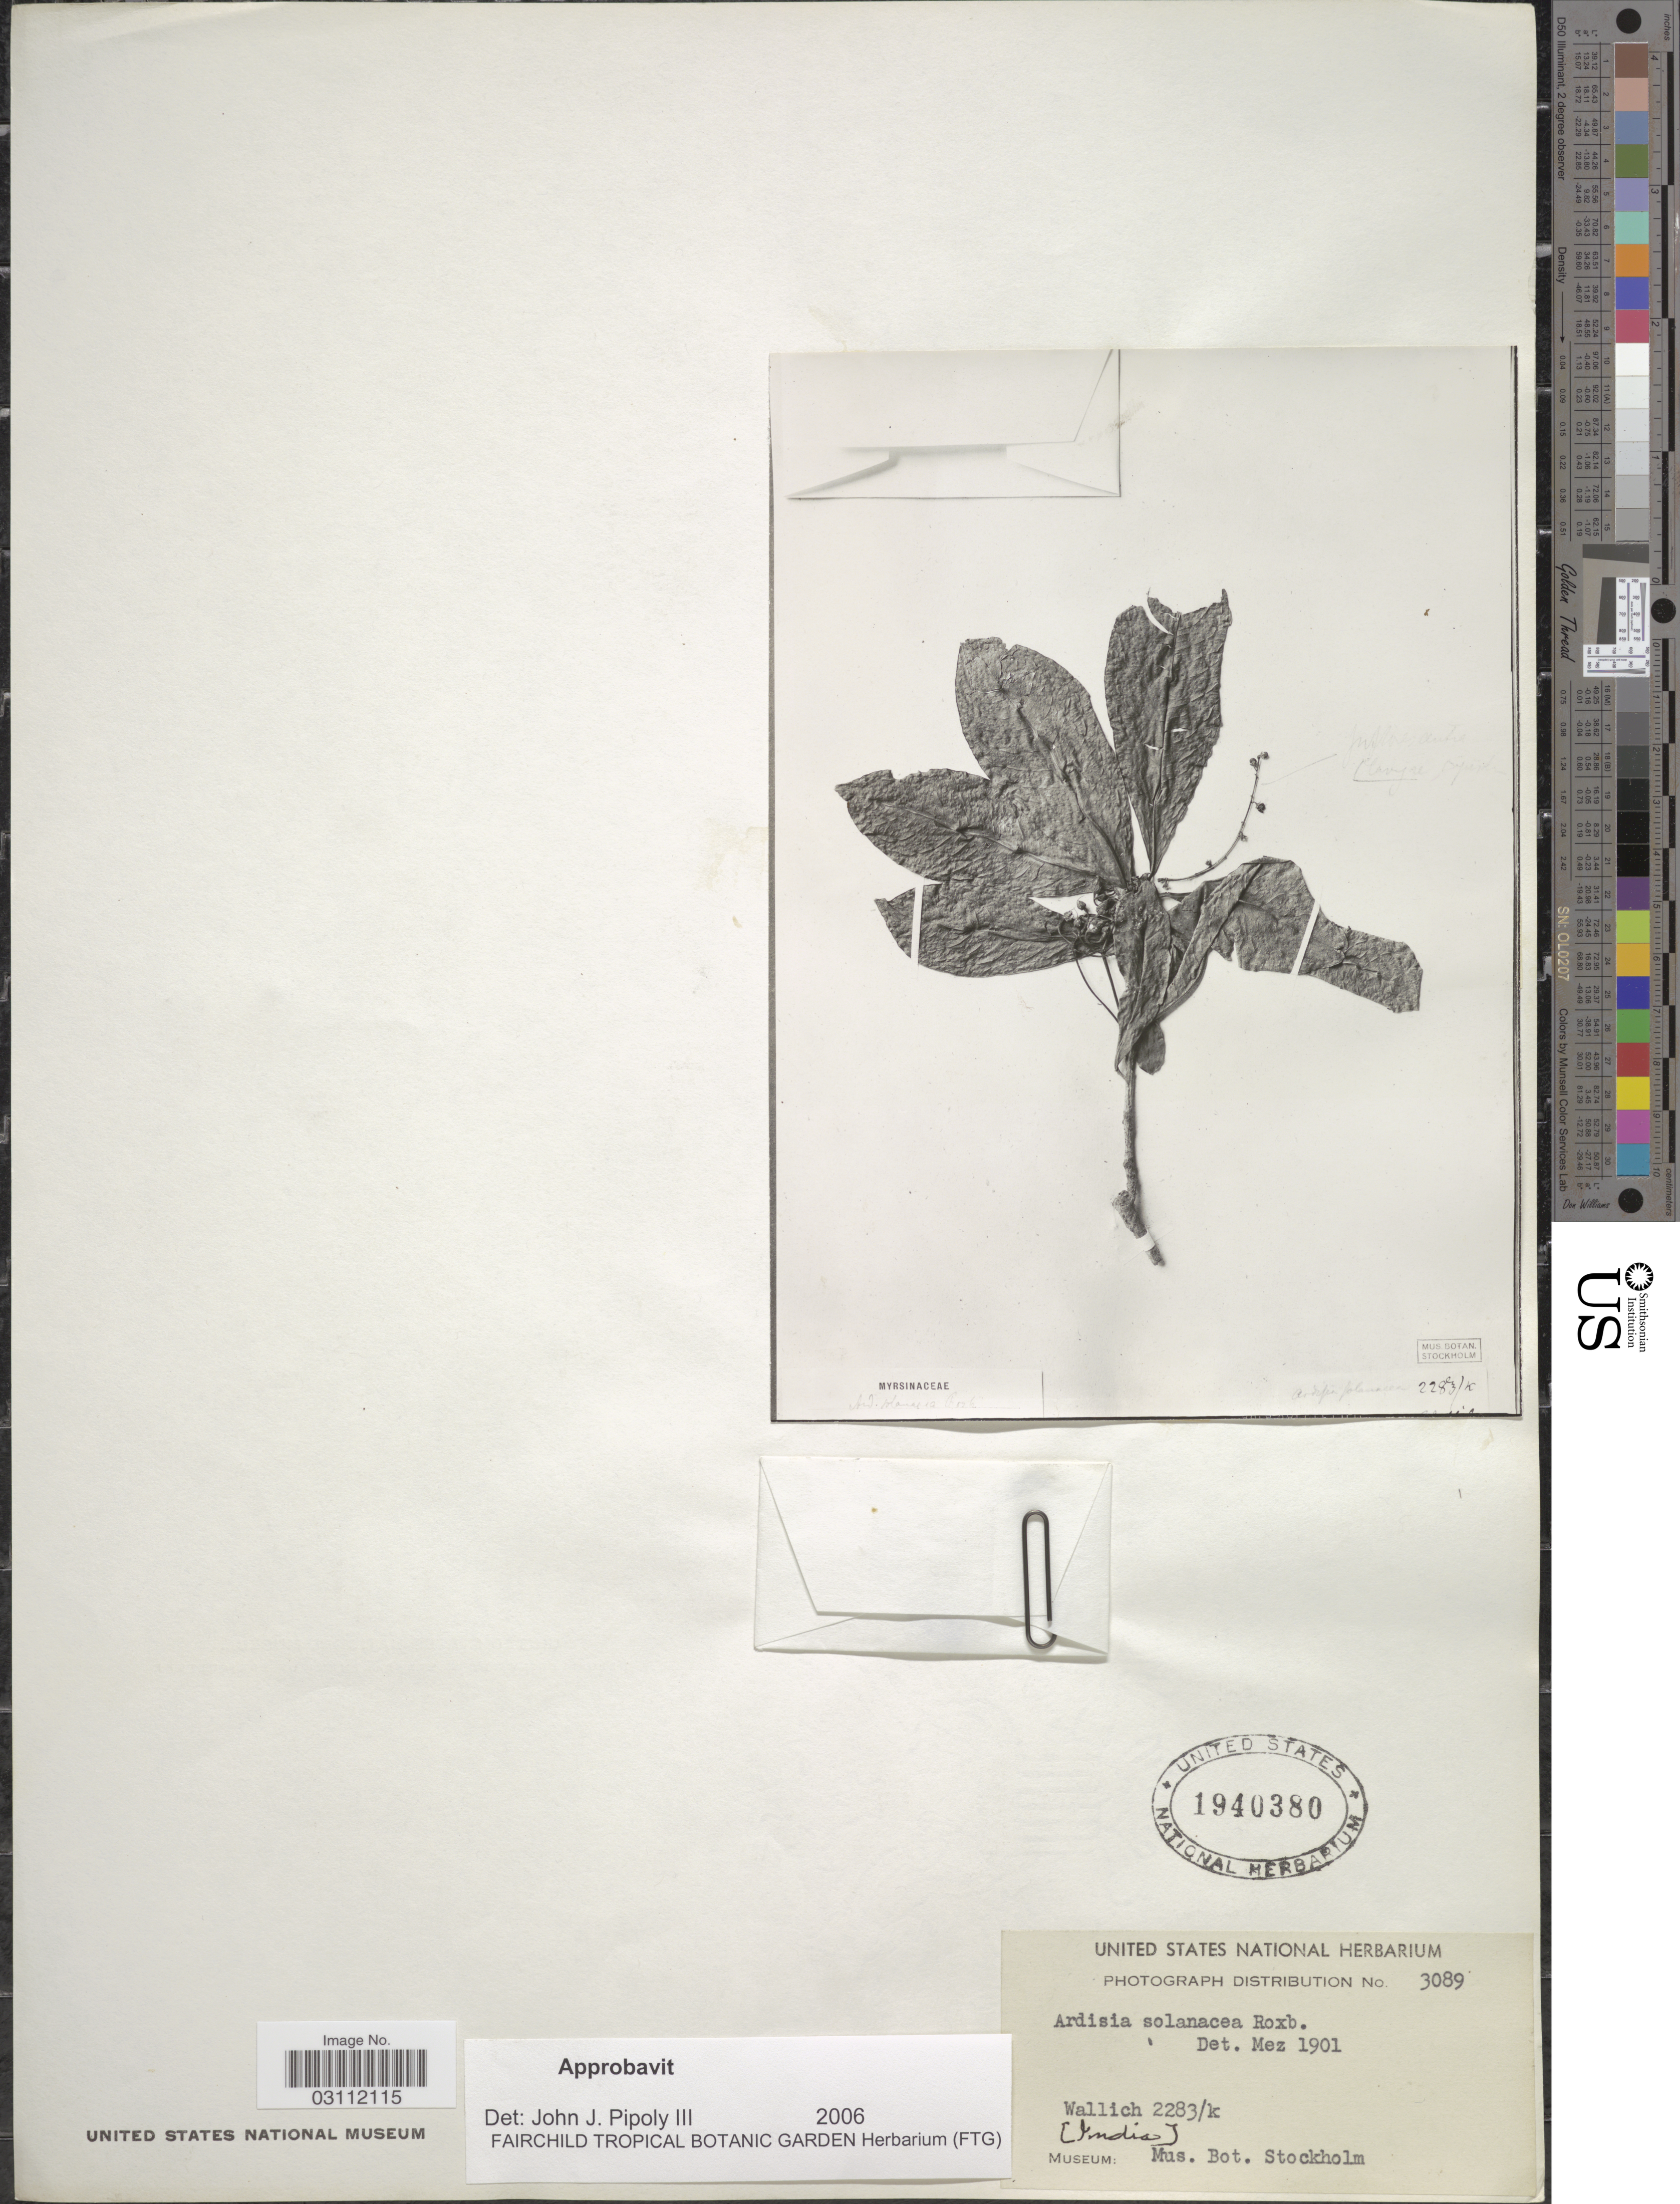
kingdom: Plantae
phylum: Tracheophyta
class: Magnoliopsida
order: Ericales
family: Primulaceae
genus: Ardisia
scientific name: Ardisia solanacea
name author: Roxb.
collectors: -- Wallich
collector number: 2283/k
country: India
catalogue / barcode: US 1940380